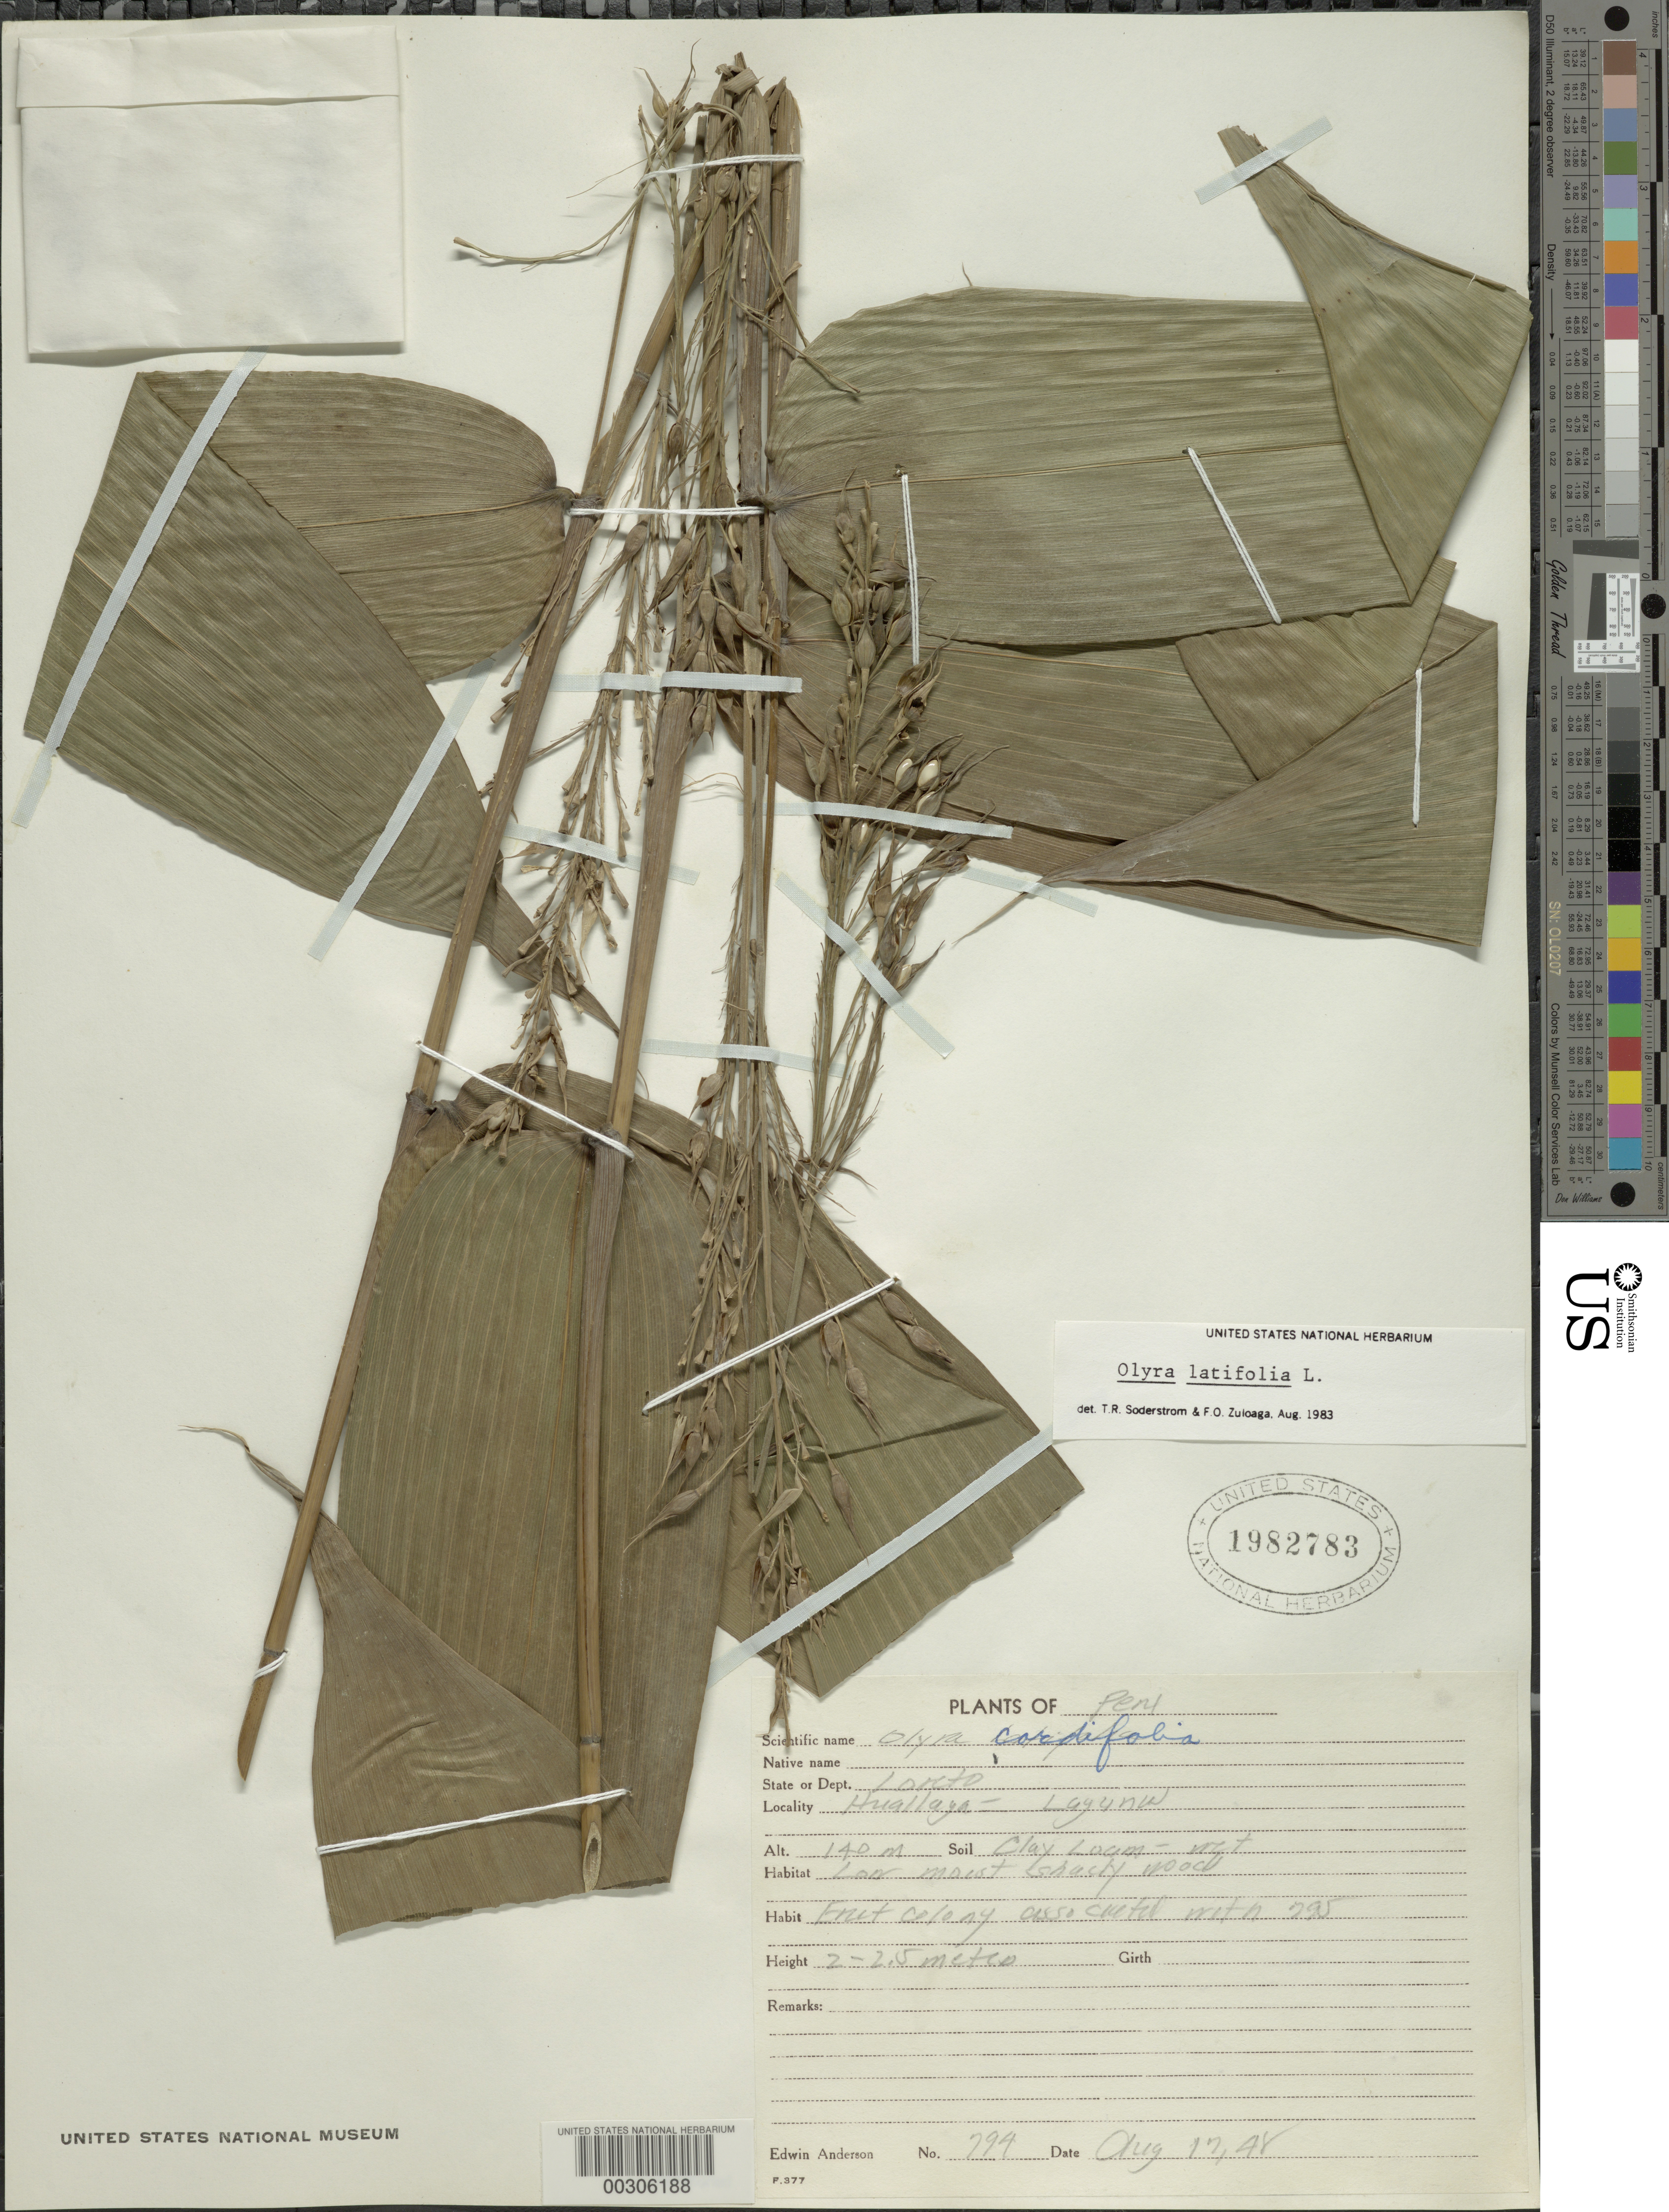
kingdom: Plantae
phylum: Tracheophyta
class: Liliopsida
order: Poales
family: Poaceae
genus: Olyra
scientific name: Olyra latifolia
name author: L.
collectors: E. S. Anderson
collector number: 794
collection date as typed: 17 Aug 1948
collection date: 1948-08-17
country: Peru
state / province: Loreto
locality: Huallaga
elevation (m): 140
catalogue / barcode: US 1982783